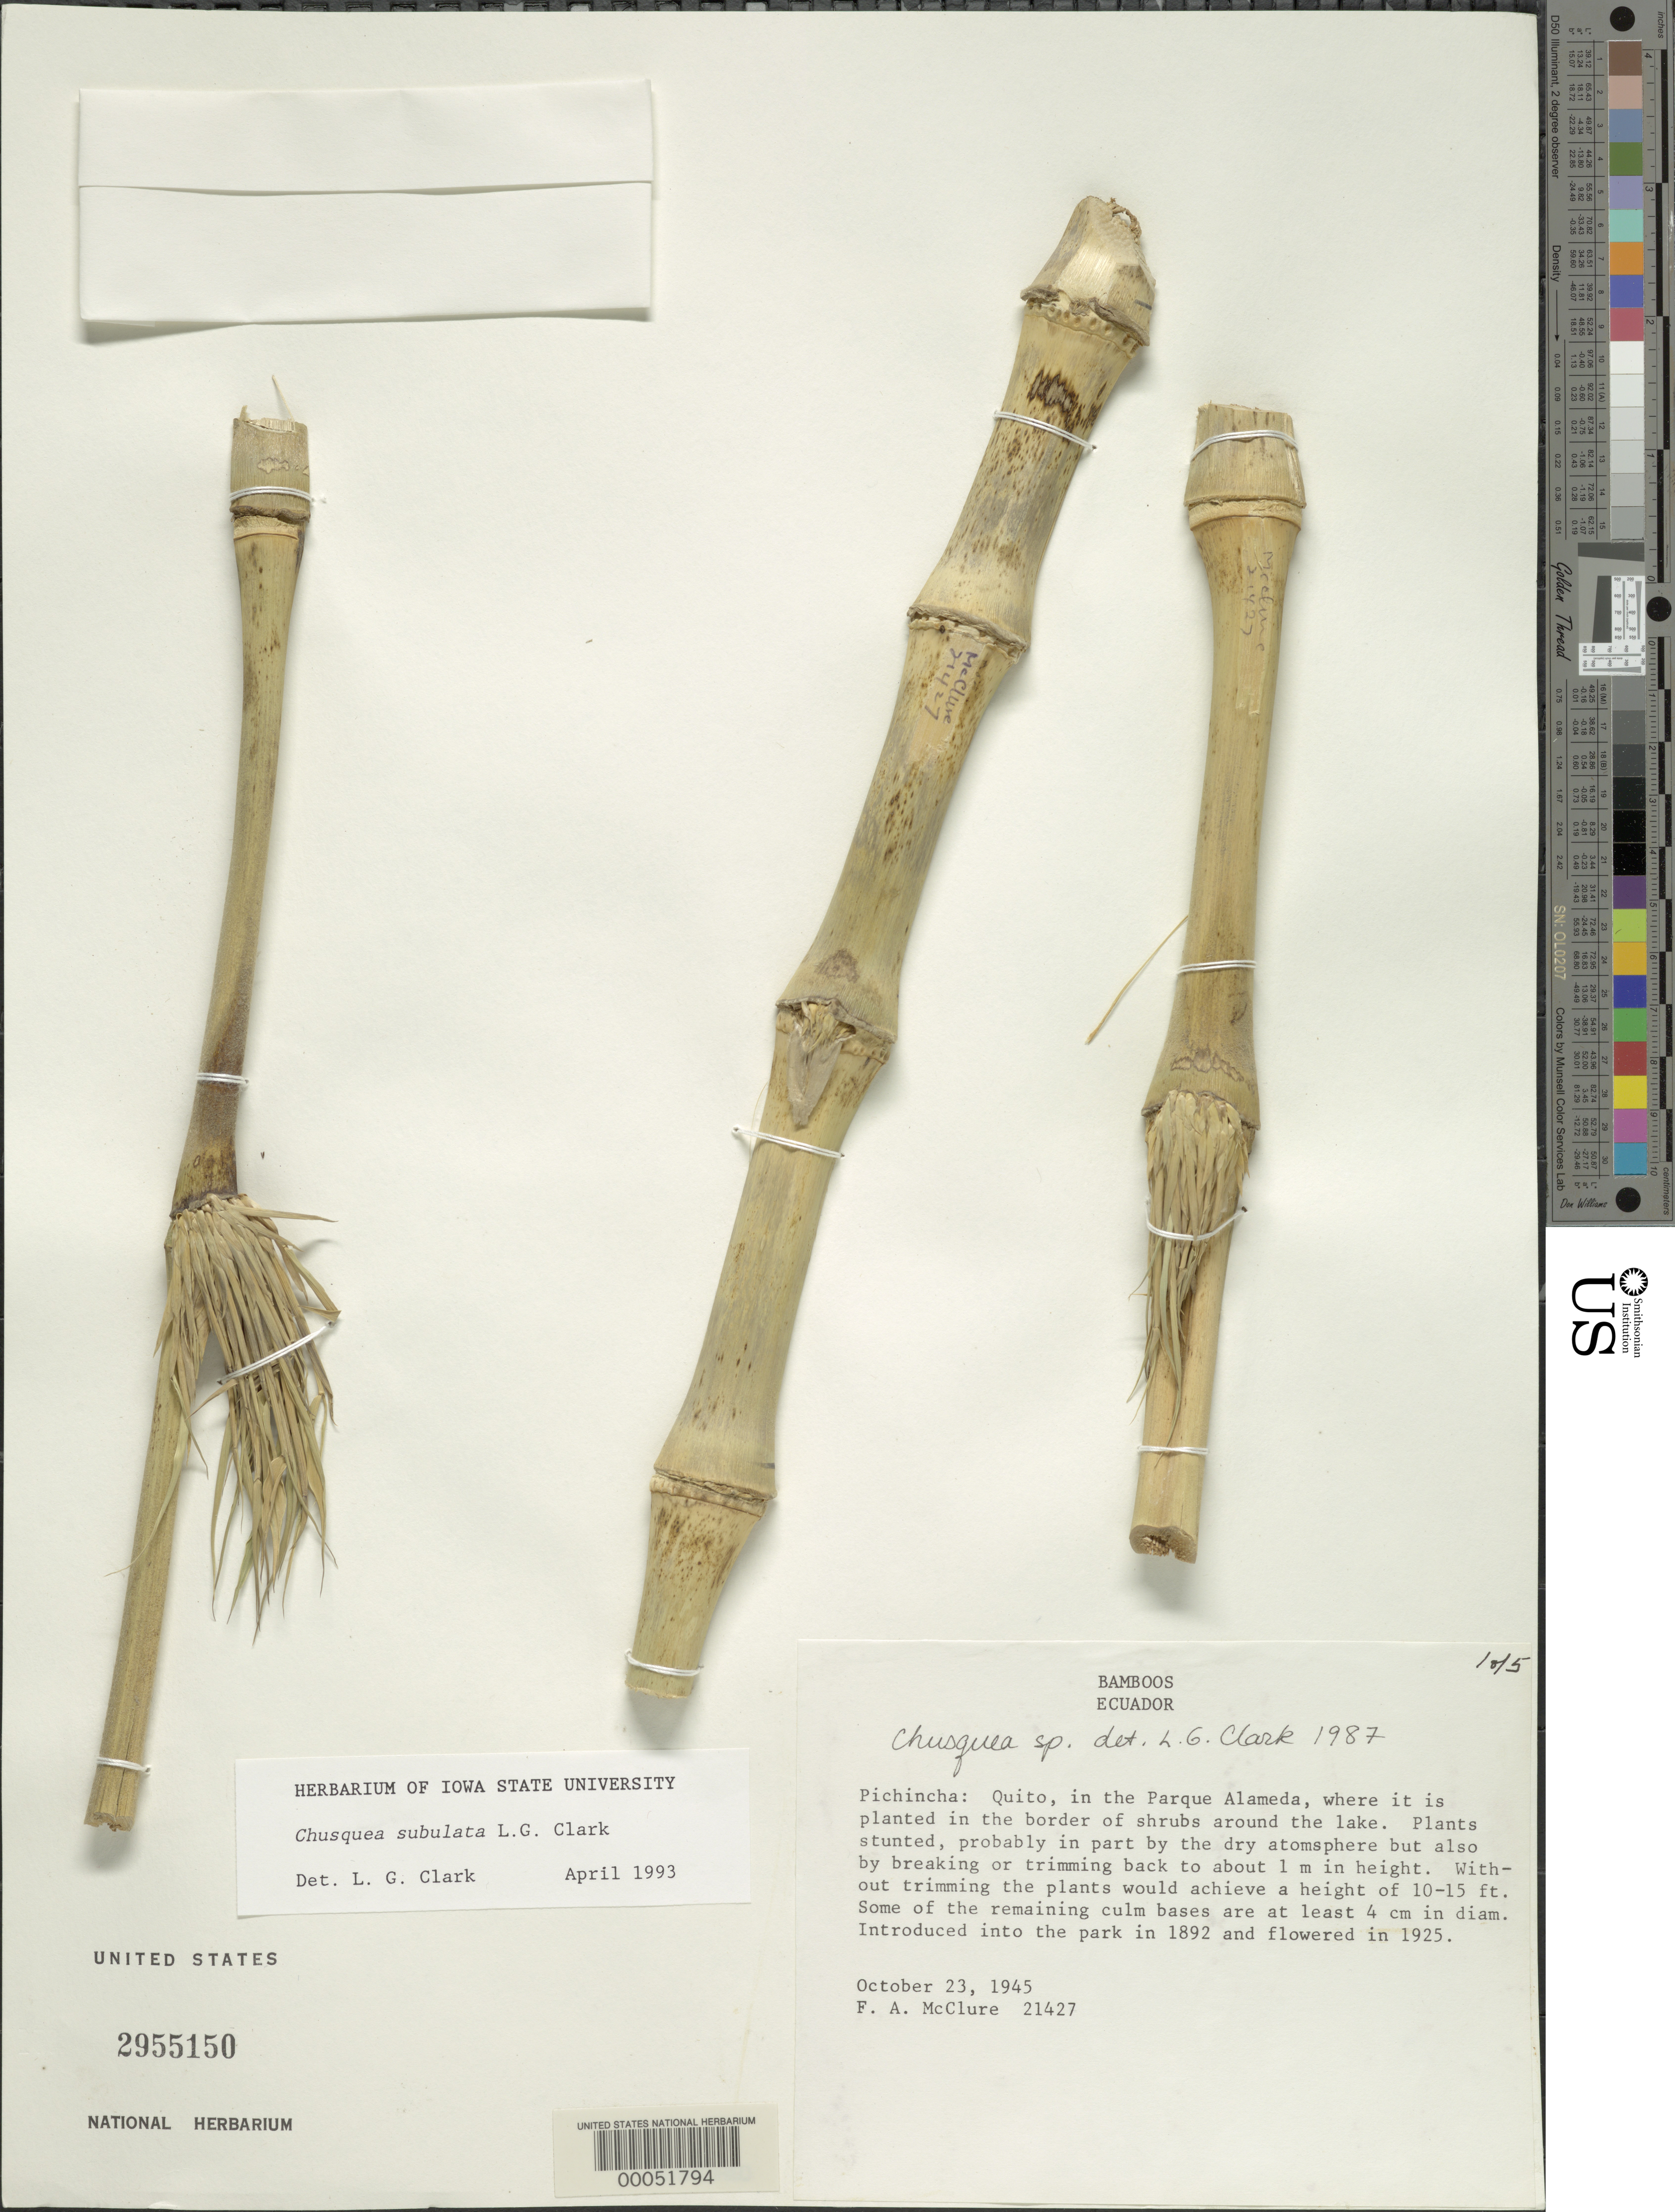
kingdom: Plantae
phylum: Tracheophyta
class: Liliopsida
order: Poales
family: Poaceae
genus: Chusquea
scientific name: Chusquea subulata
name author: L.G. Clark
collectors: F. A. McClure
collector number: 21427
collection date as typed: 23 Oct 1945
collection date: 1945-10-23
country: Ecuador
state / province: Pichincha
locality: Quito, Parque alameda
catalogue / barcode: US 2955150